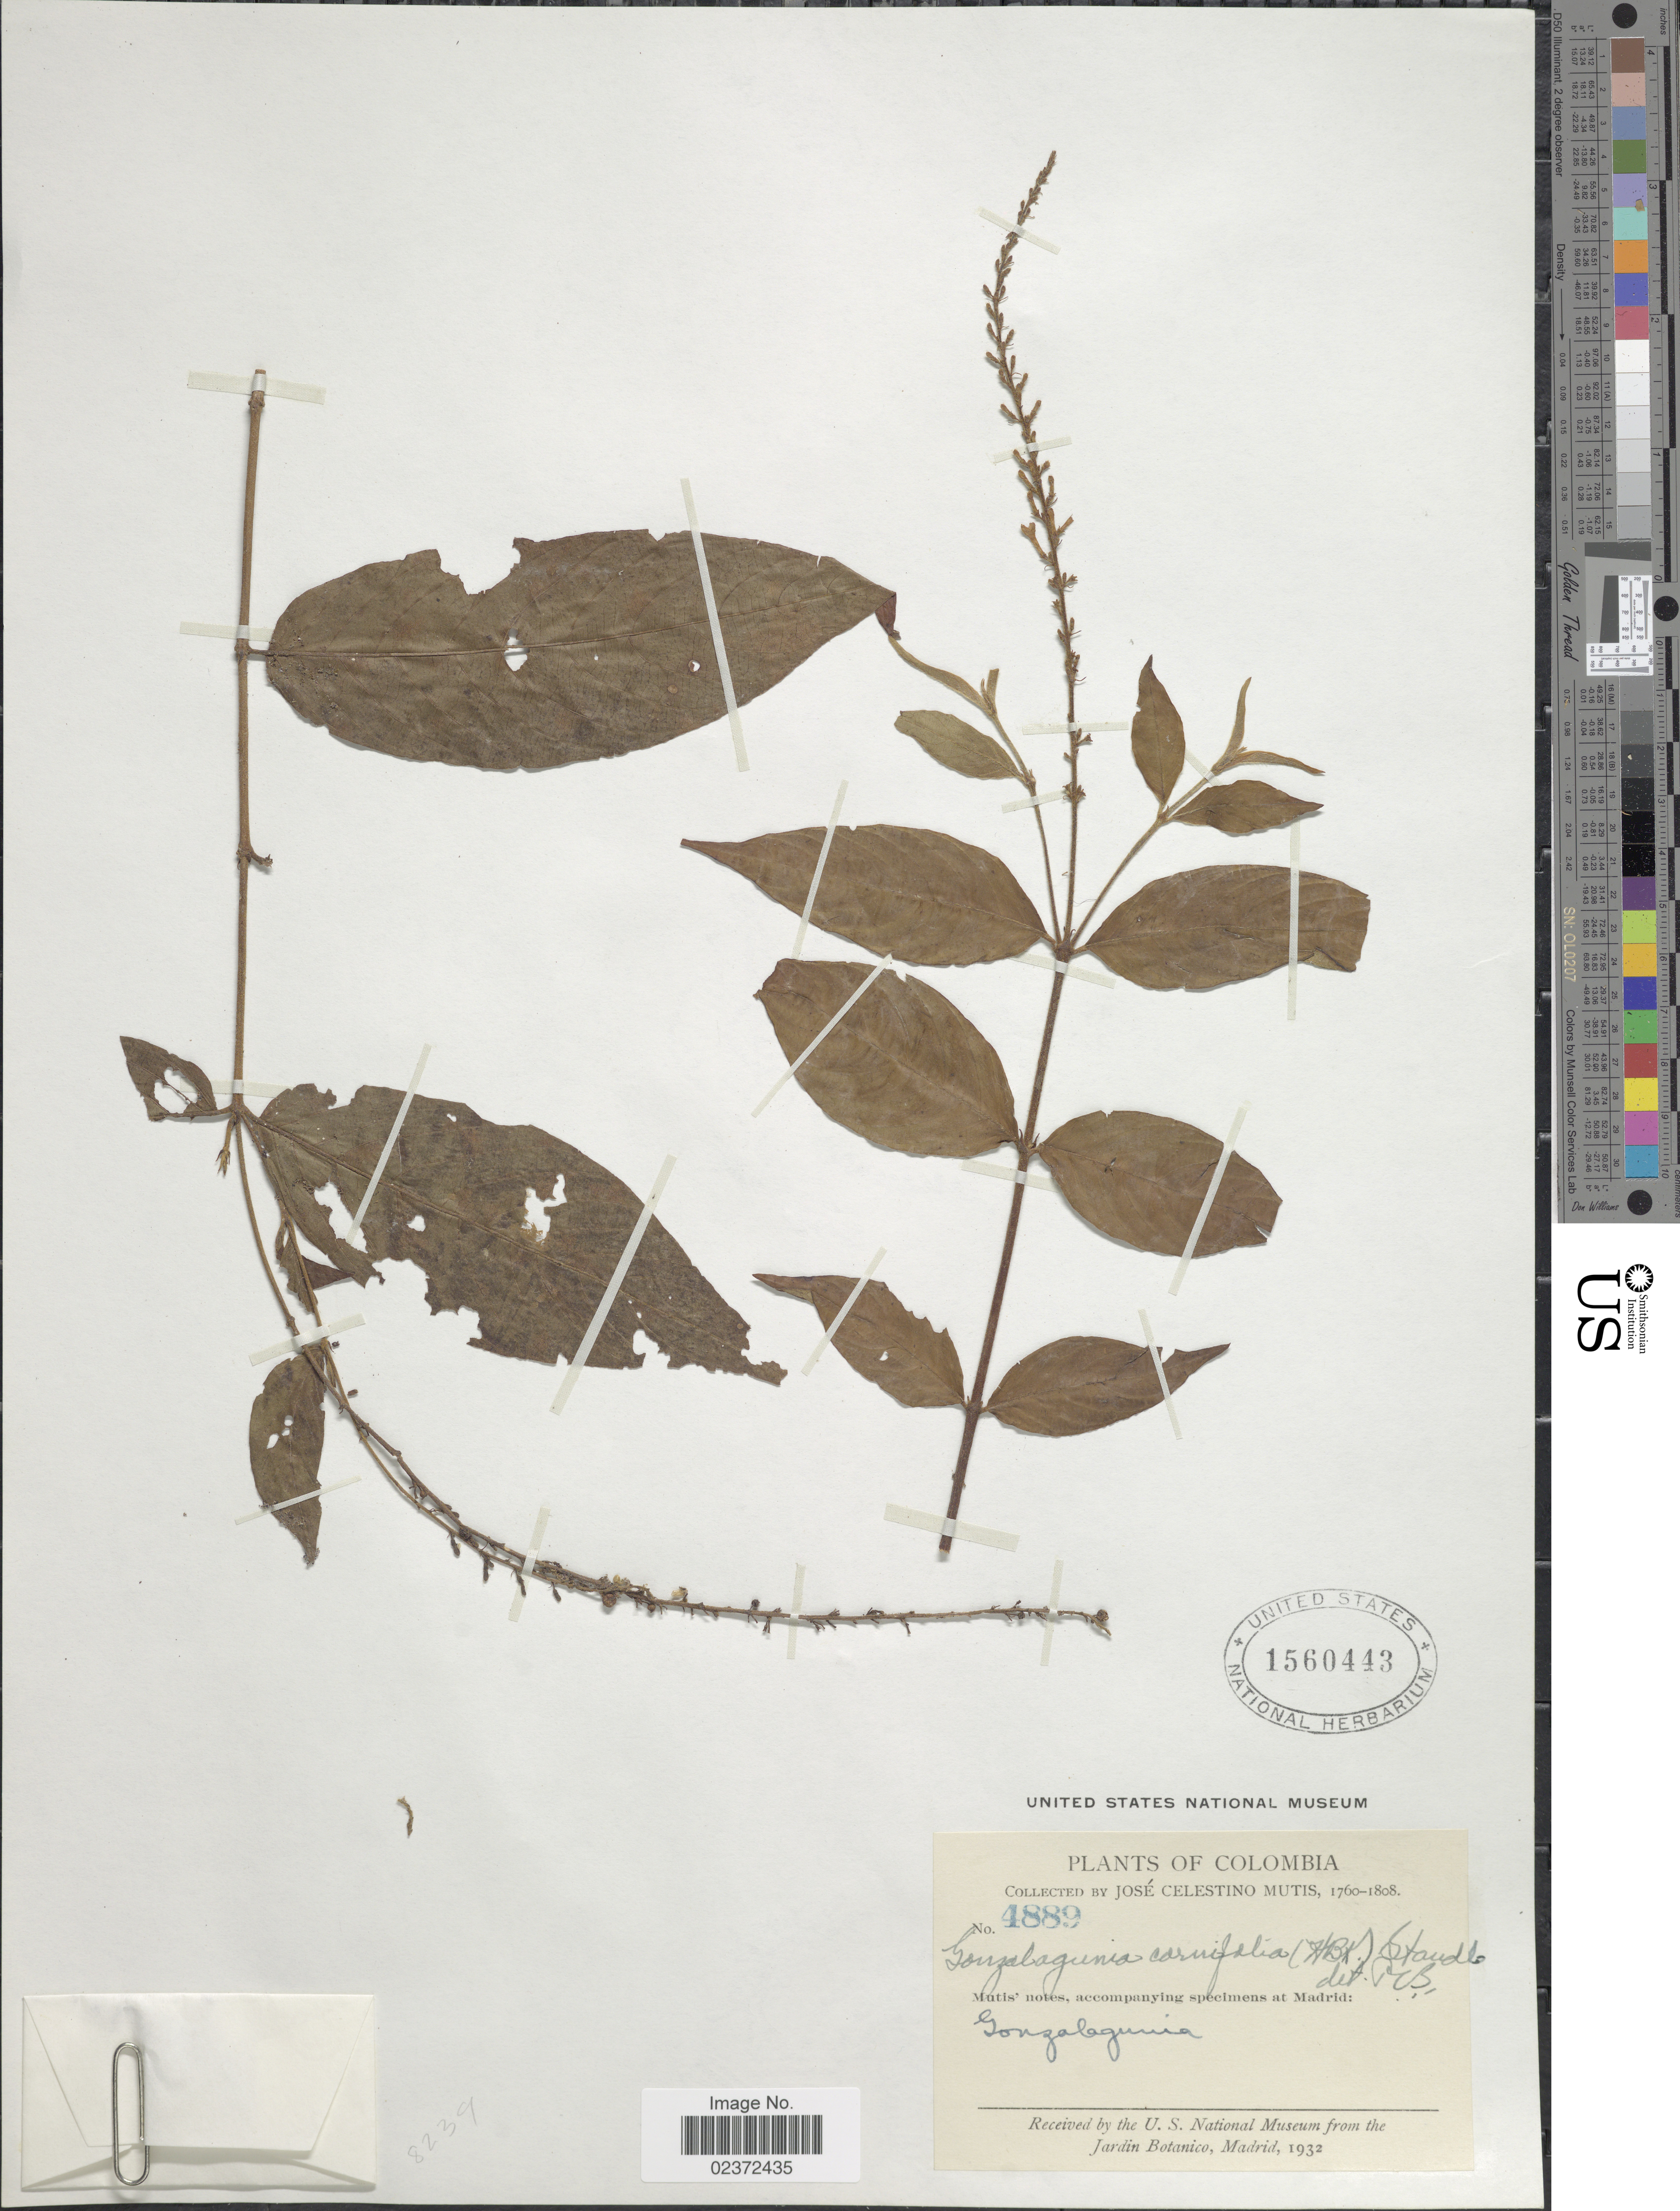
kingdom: Plantae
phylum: Tracheophyta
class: Magnoliopsida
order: Gentianales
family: Rubiaceae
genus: Gonzalagunia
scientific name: Gonzalagunia cornifolia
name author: (Kunth) Standl.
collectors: J. C. B. Mutis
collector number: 4889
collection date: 1760/1808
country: Colombia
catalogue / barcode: US 1560443